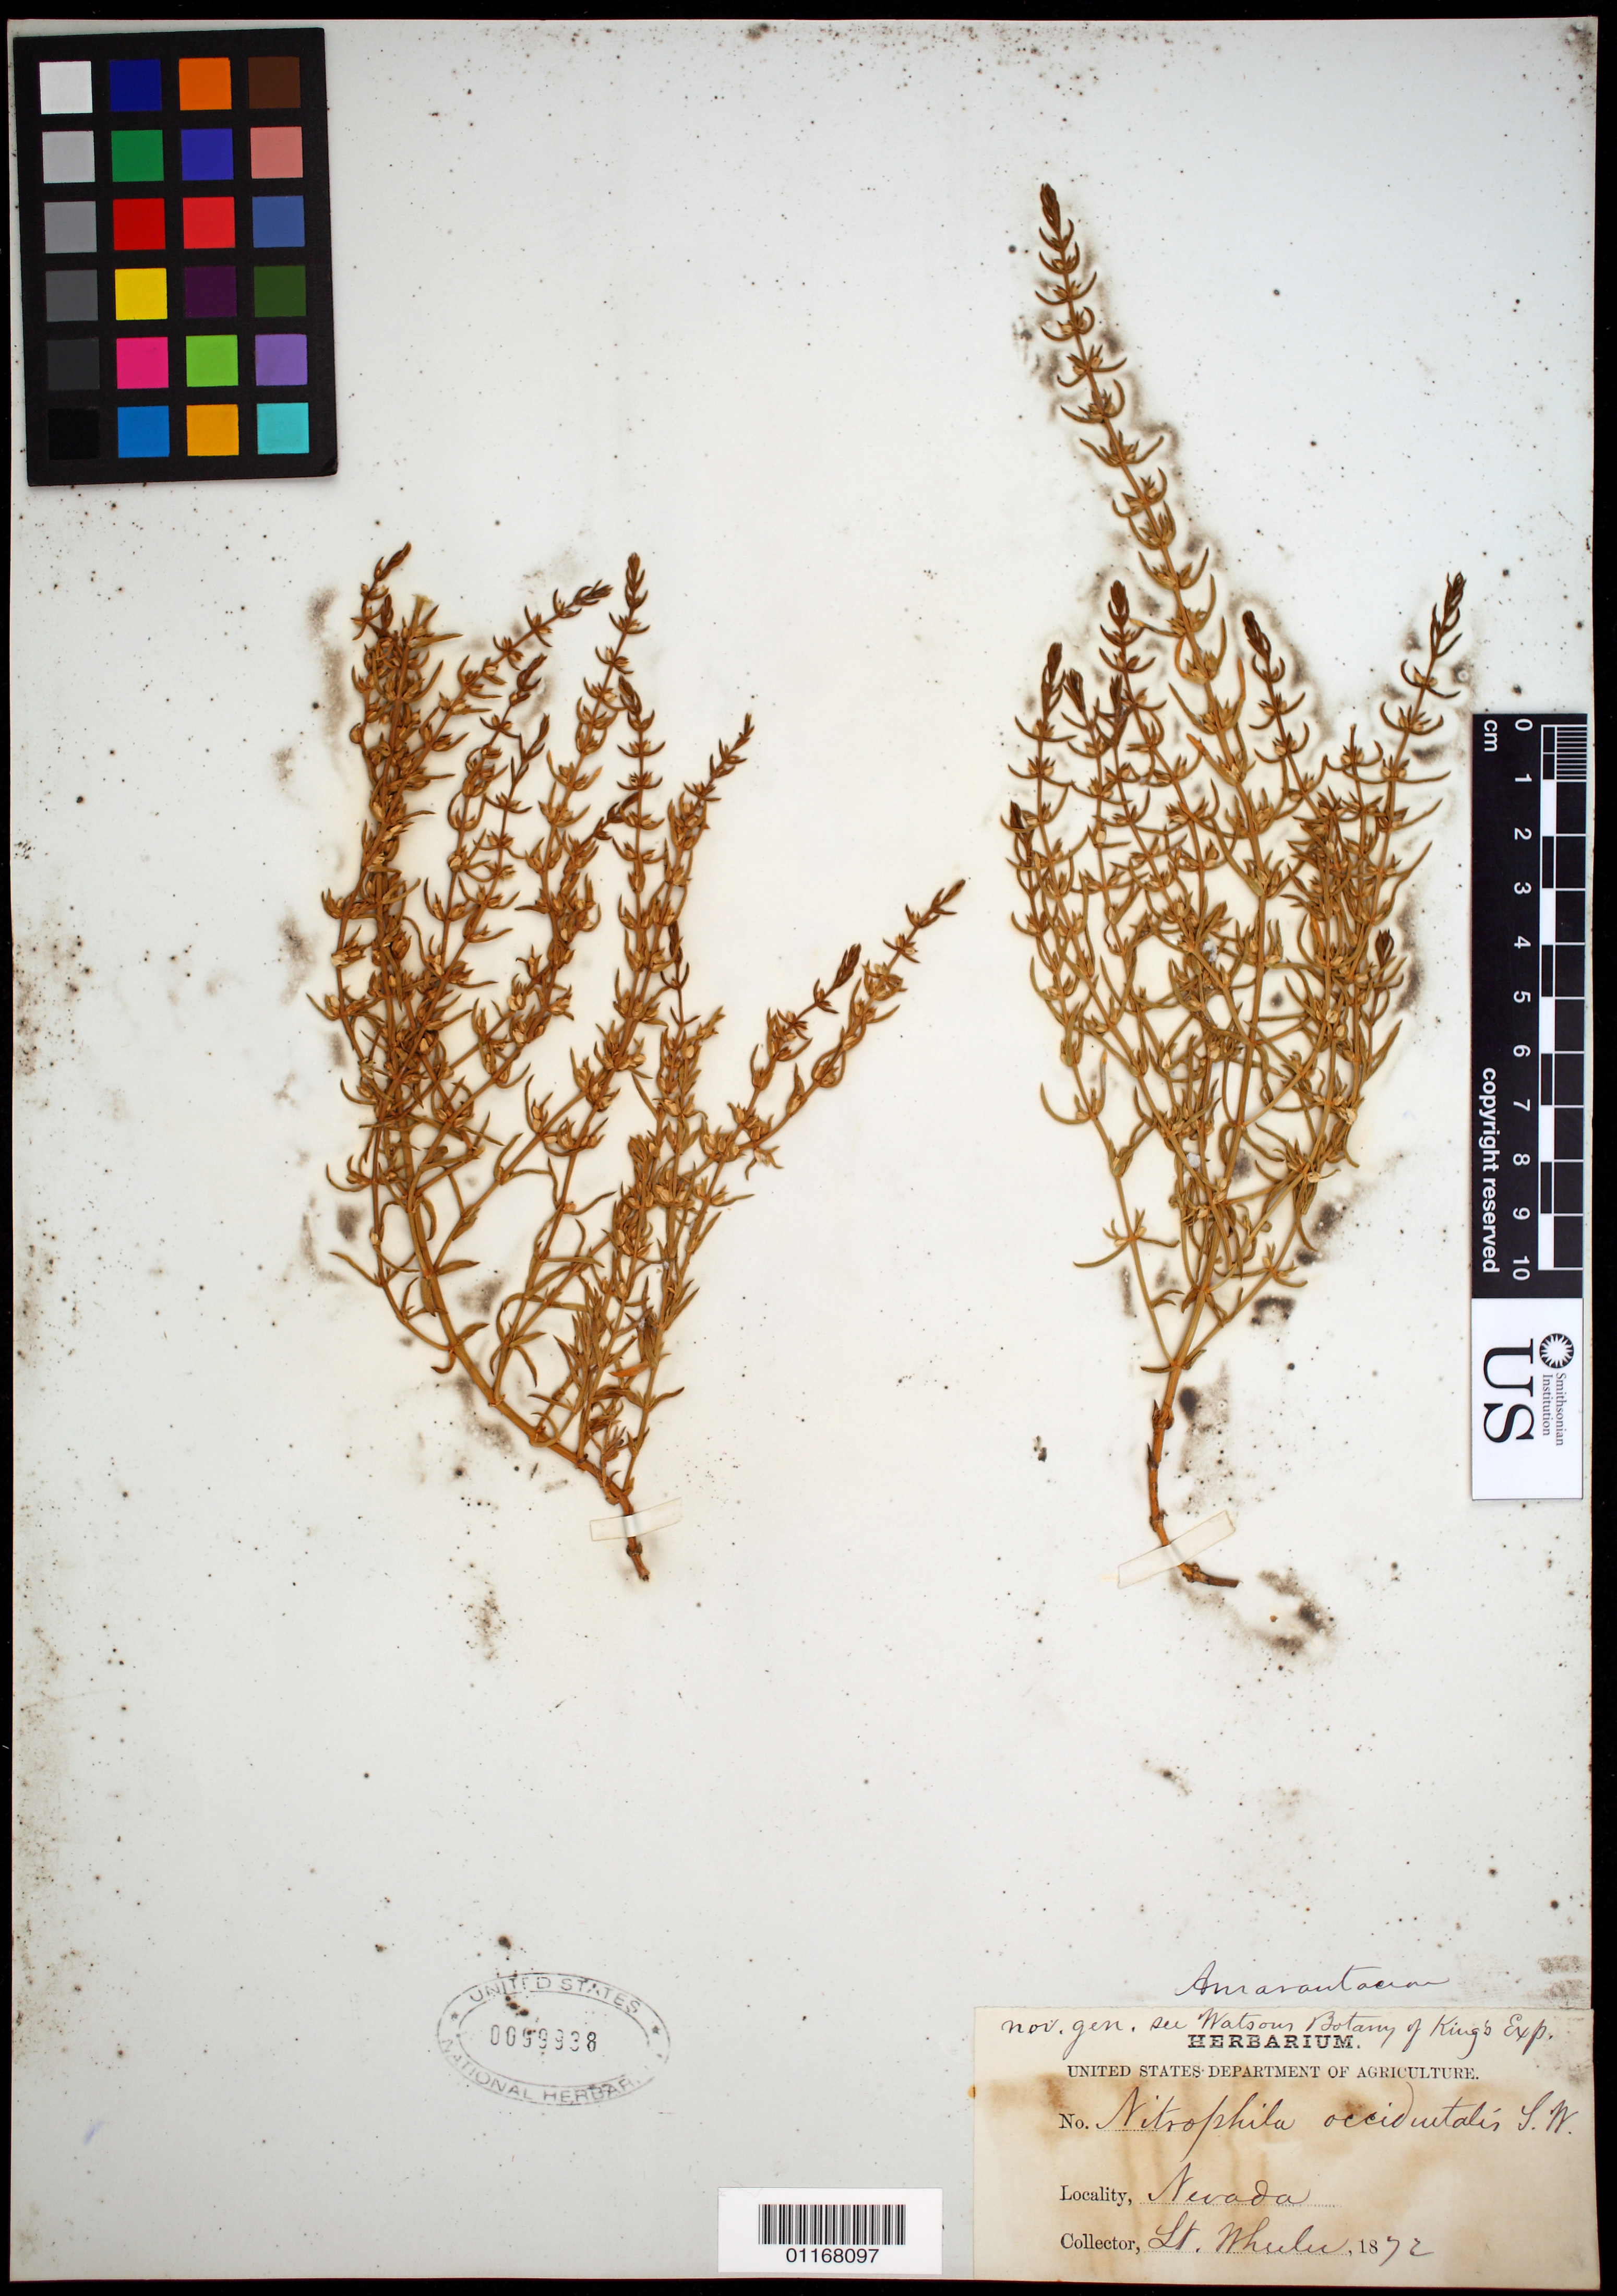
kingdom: Plantae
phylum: Tracheophyta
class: Magnoliopsida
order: Caryophyllales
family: Amaranthaceae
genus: Nitrophila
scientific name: Nitrophila occidentalis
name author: (Moq.) S. Watson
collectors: -- Wheeler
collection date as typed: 1872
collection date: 1872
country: United States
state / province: Nevada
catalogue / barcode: US 99938